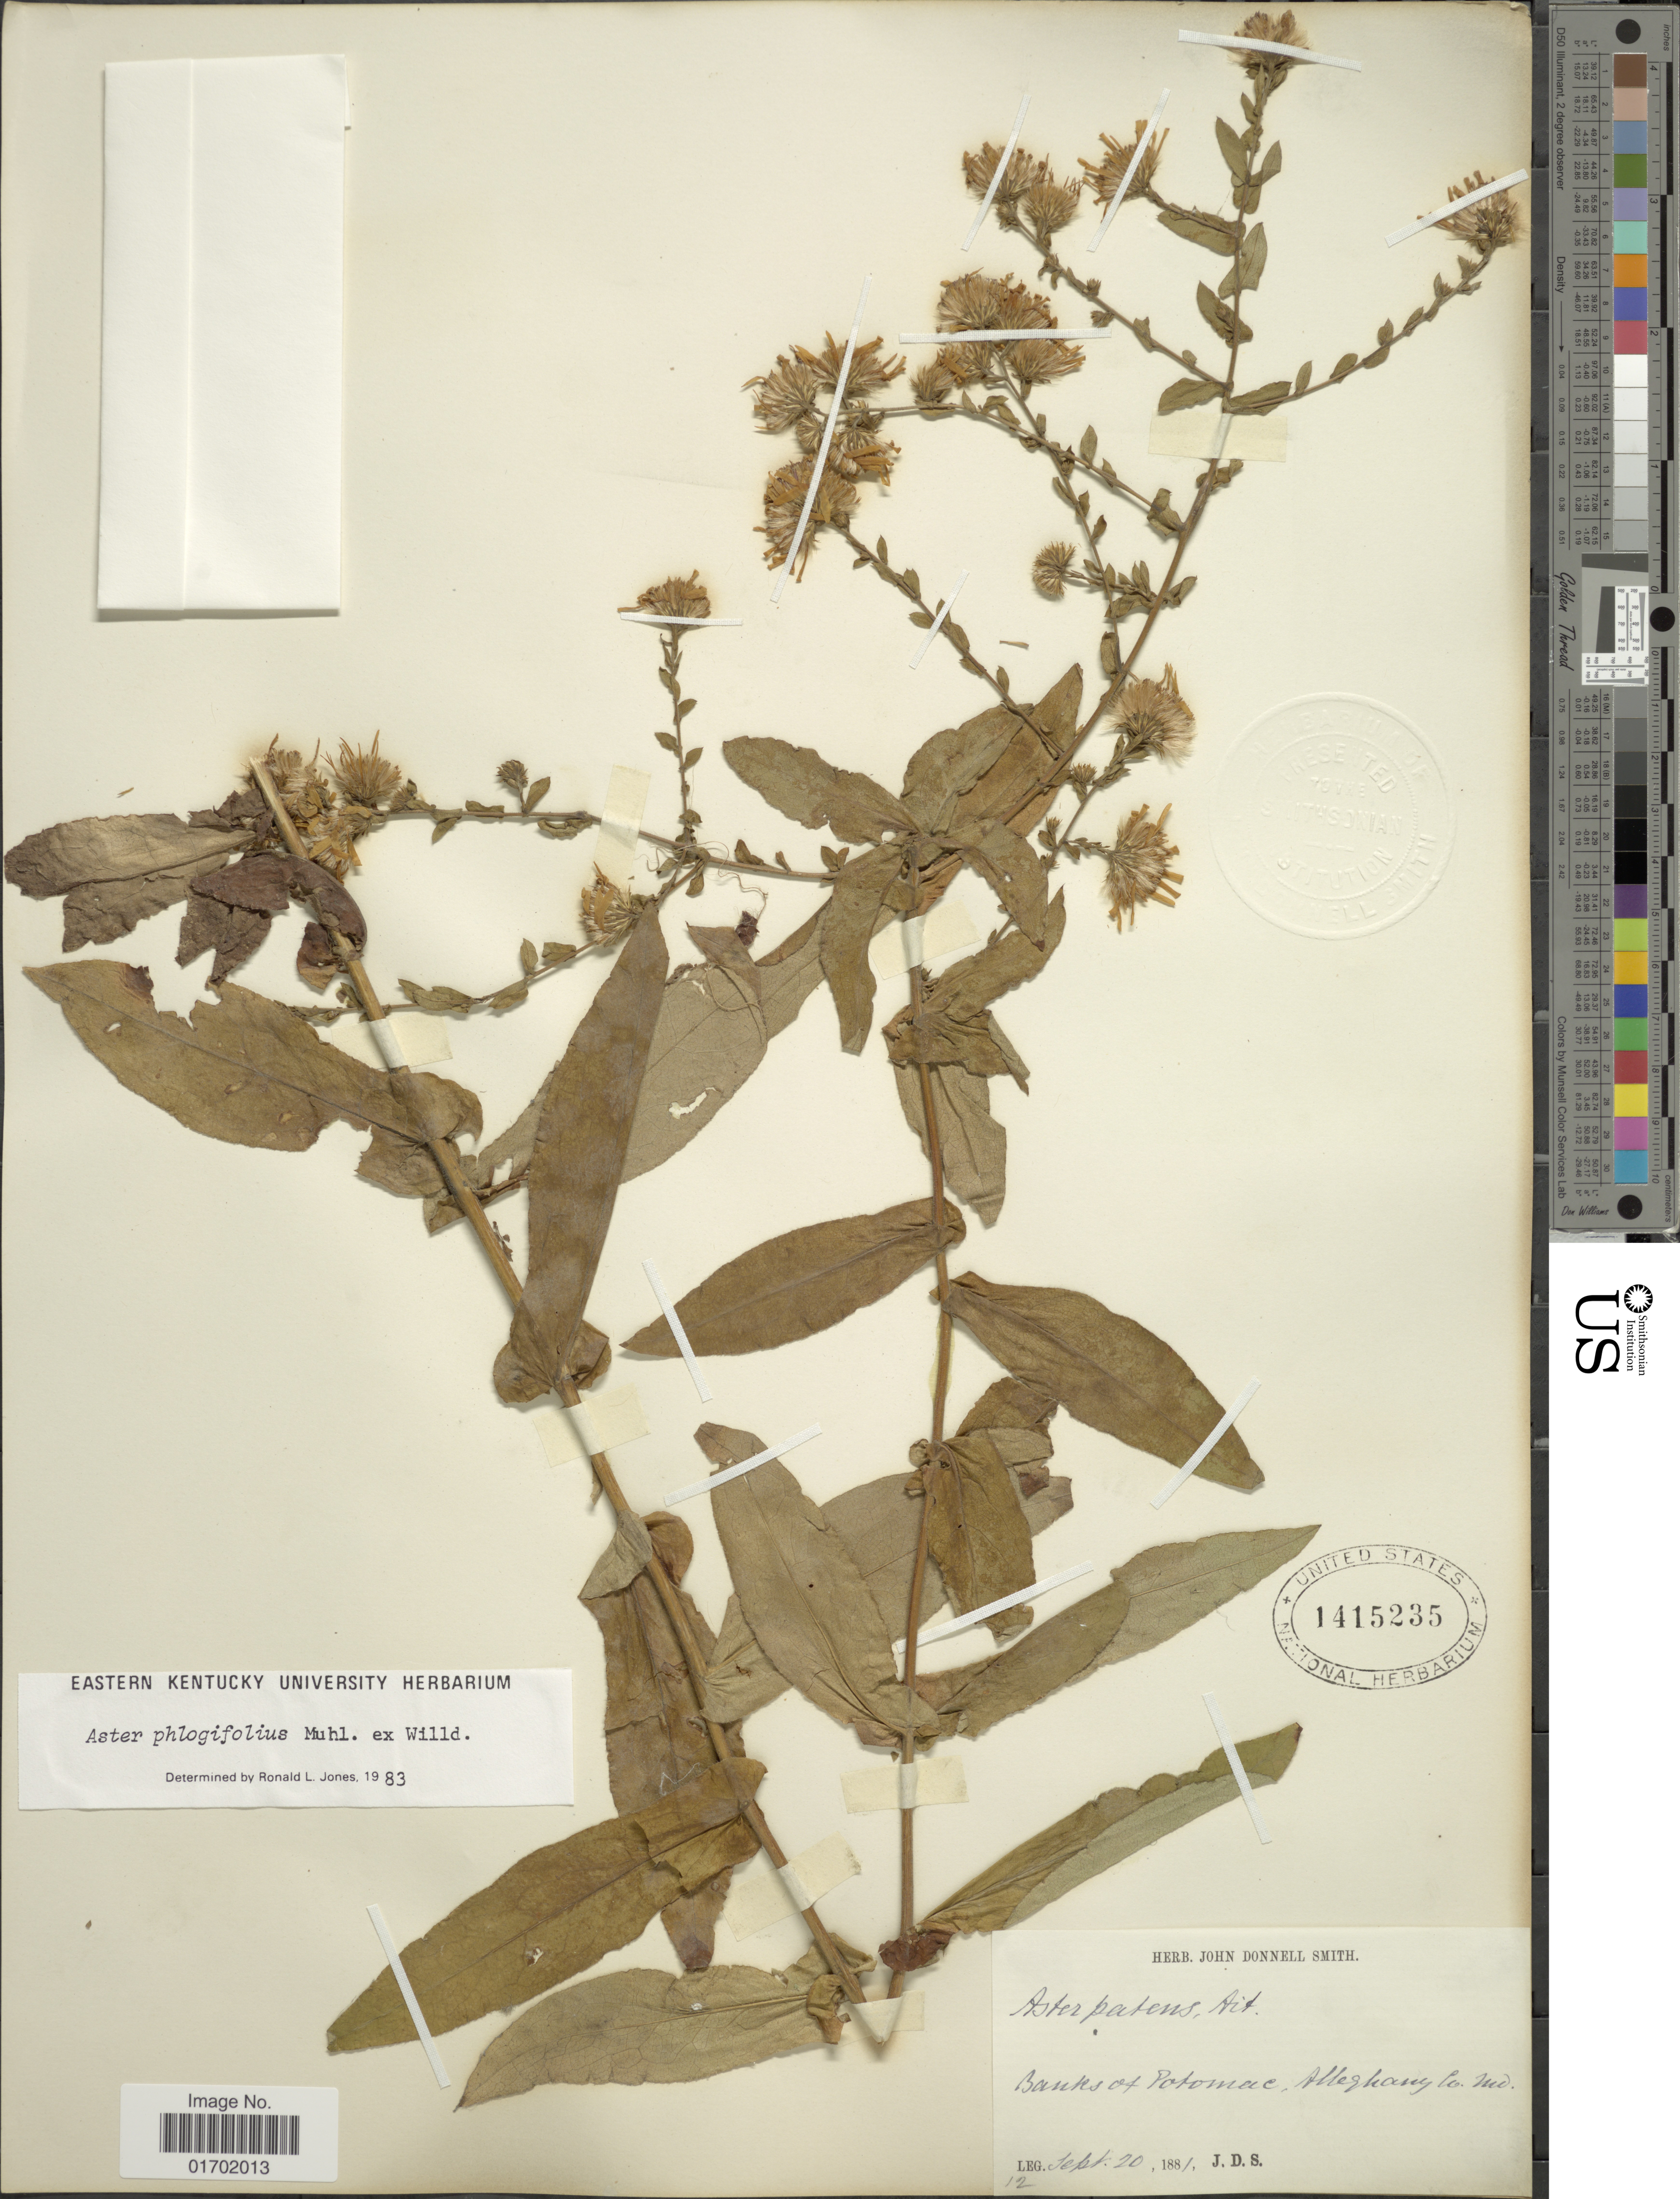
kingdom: Plantae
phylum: Tracheophyta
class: Magnoliopsida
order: Asterales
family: Asteraceae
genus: Symphyotrichum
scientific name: Symphyotrichum phlogifolium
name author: (Muhl. ex Willd.) G.L. Nesom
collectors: J. Donnell Smith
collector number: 12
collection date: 1881-09-20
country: United States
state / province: Maryland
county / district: Allegany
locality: Banks of Potomac, Alleghany Co., Md.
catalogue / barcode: US 1415235